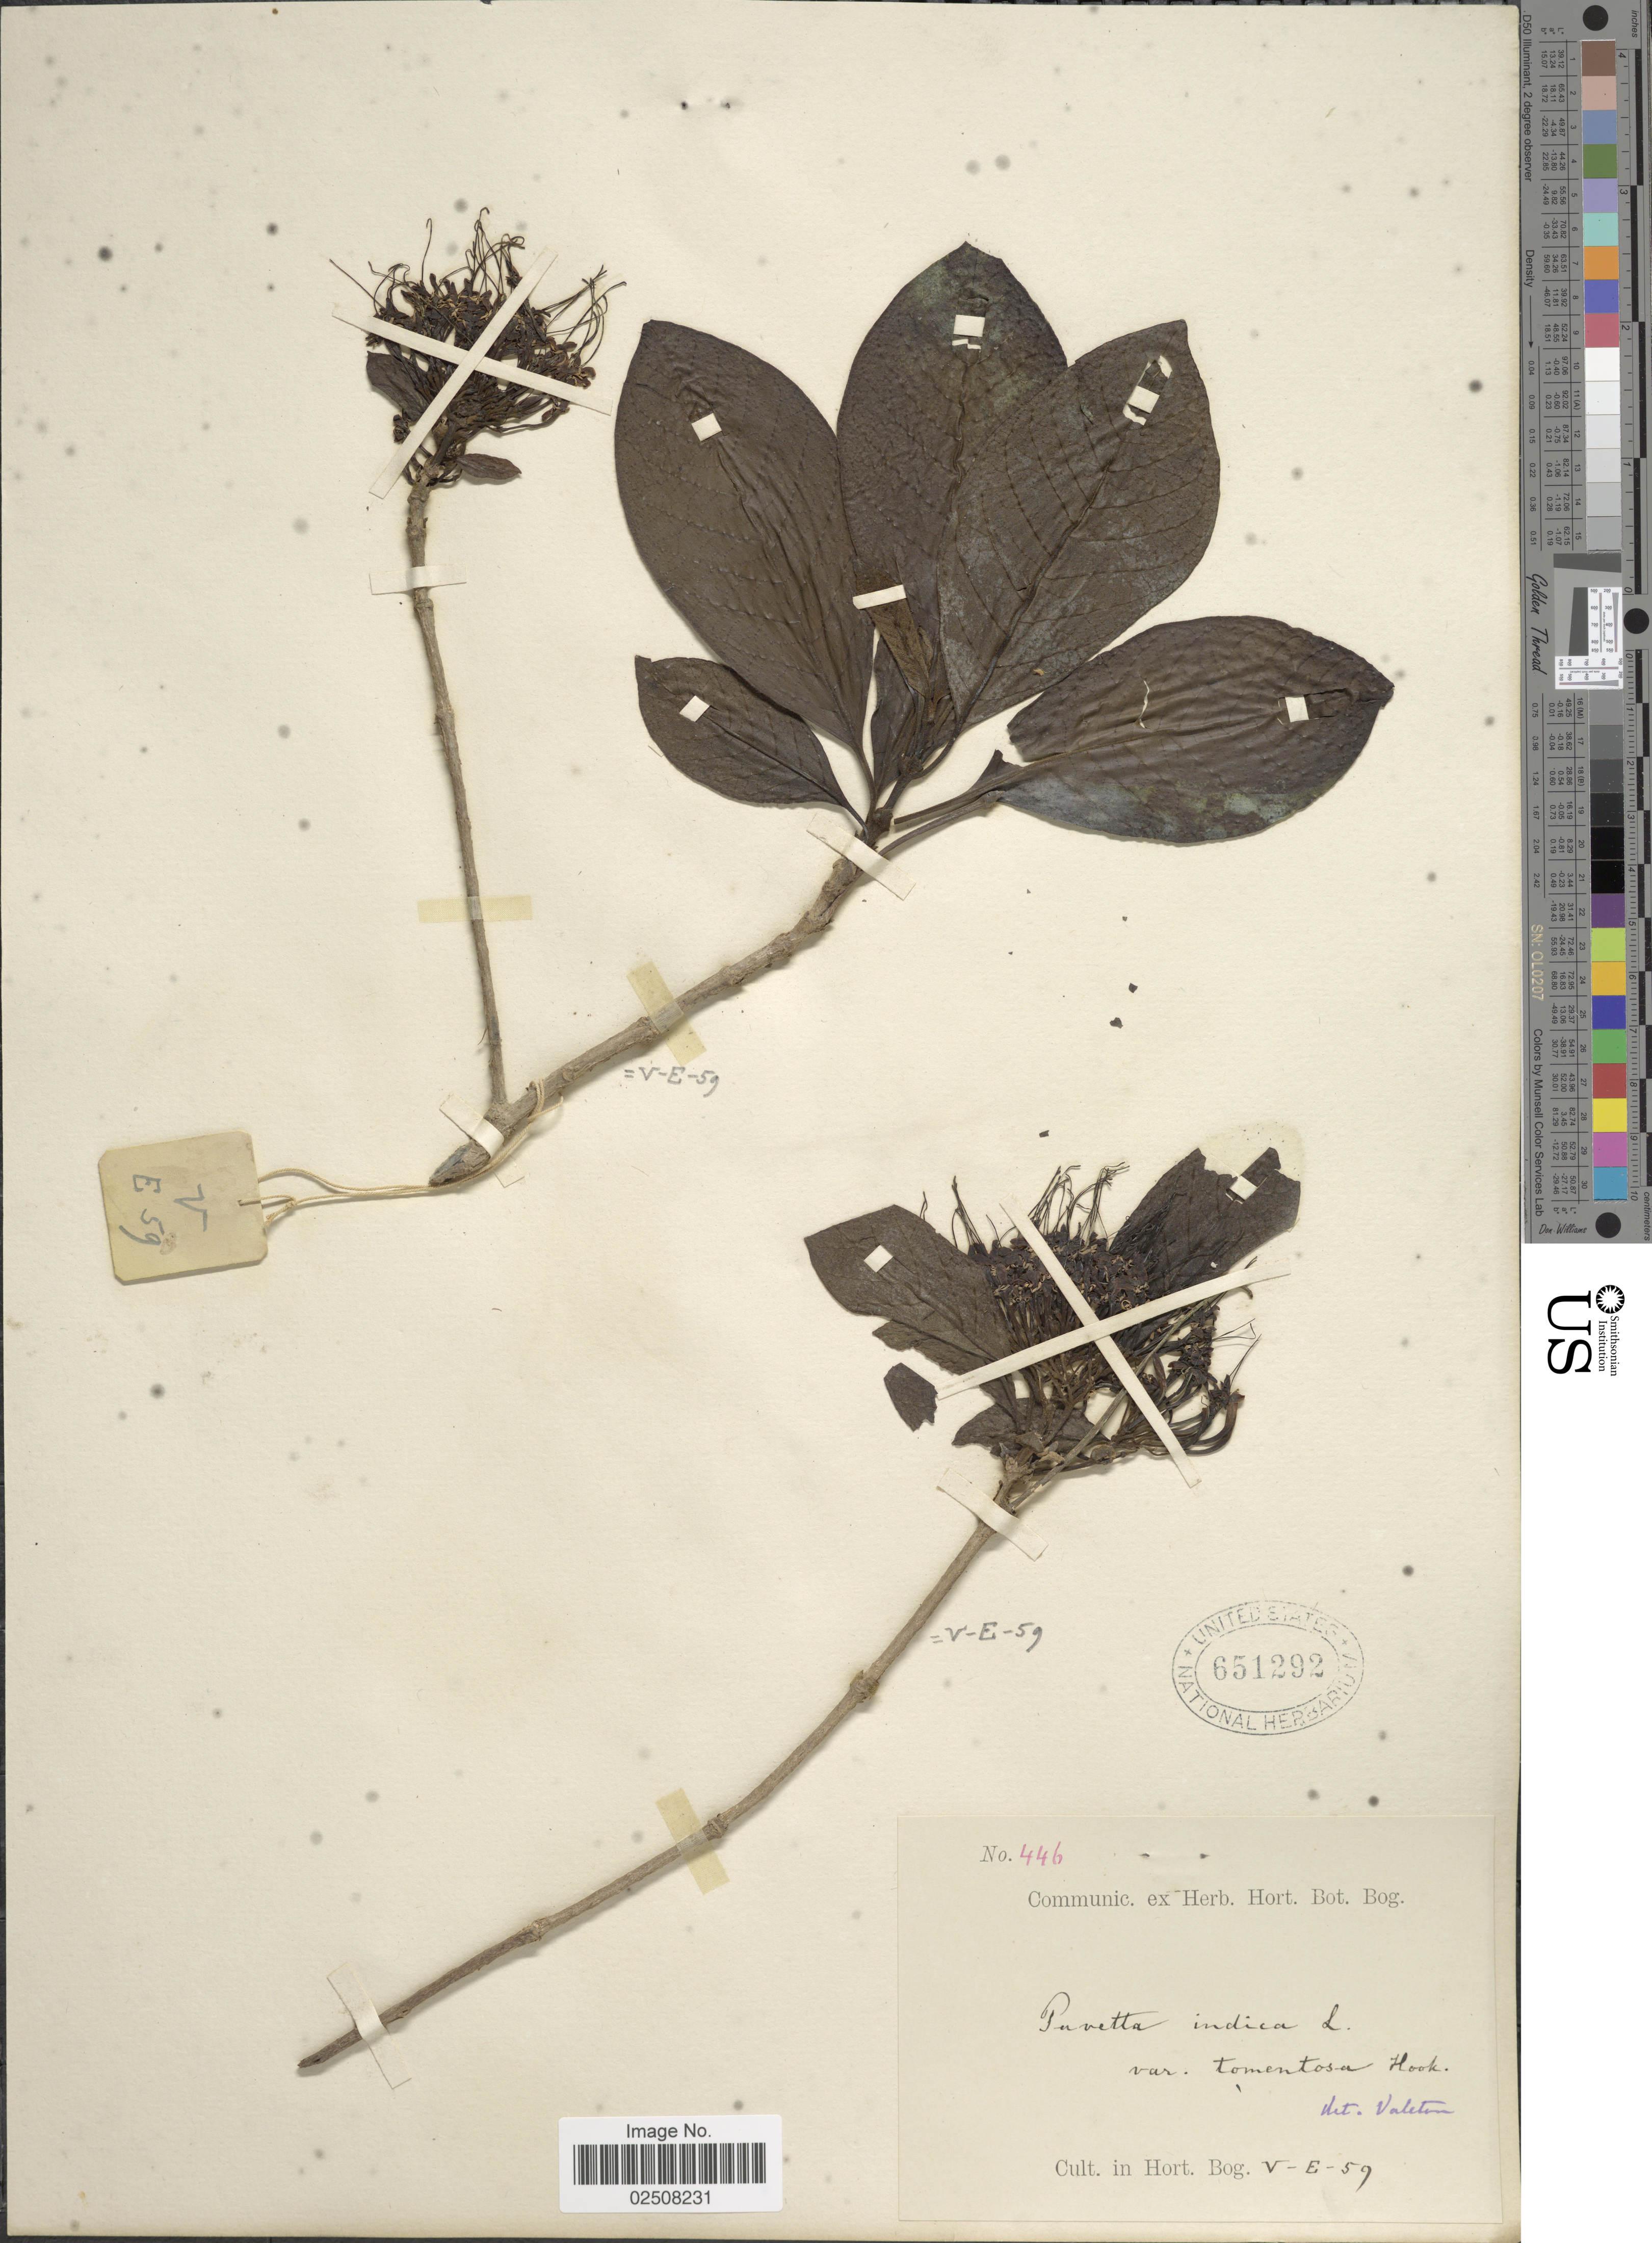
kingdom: Plantae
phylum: Tracheophyta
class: Magnoliopsida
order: Gentianales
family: Rubiaceae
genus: Pavetta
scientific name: Pavetta tomentosa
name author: Roxb. ex Sm.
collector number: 446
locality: Cult in Hort Bog V-E-59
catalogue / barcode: US 651292